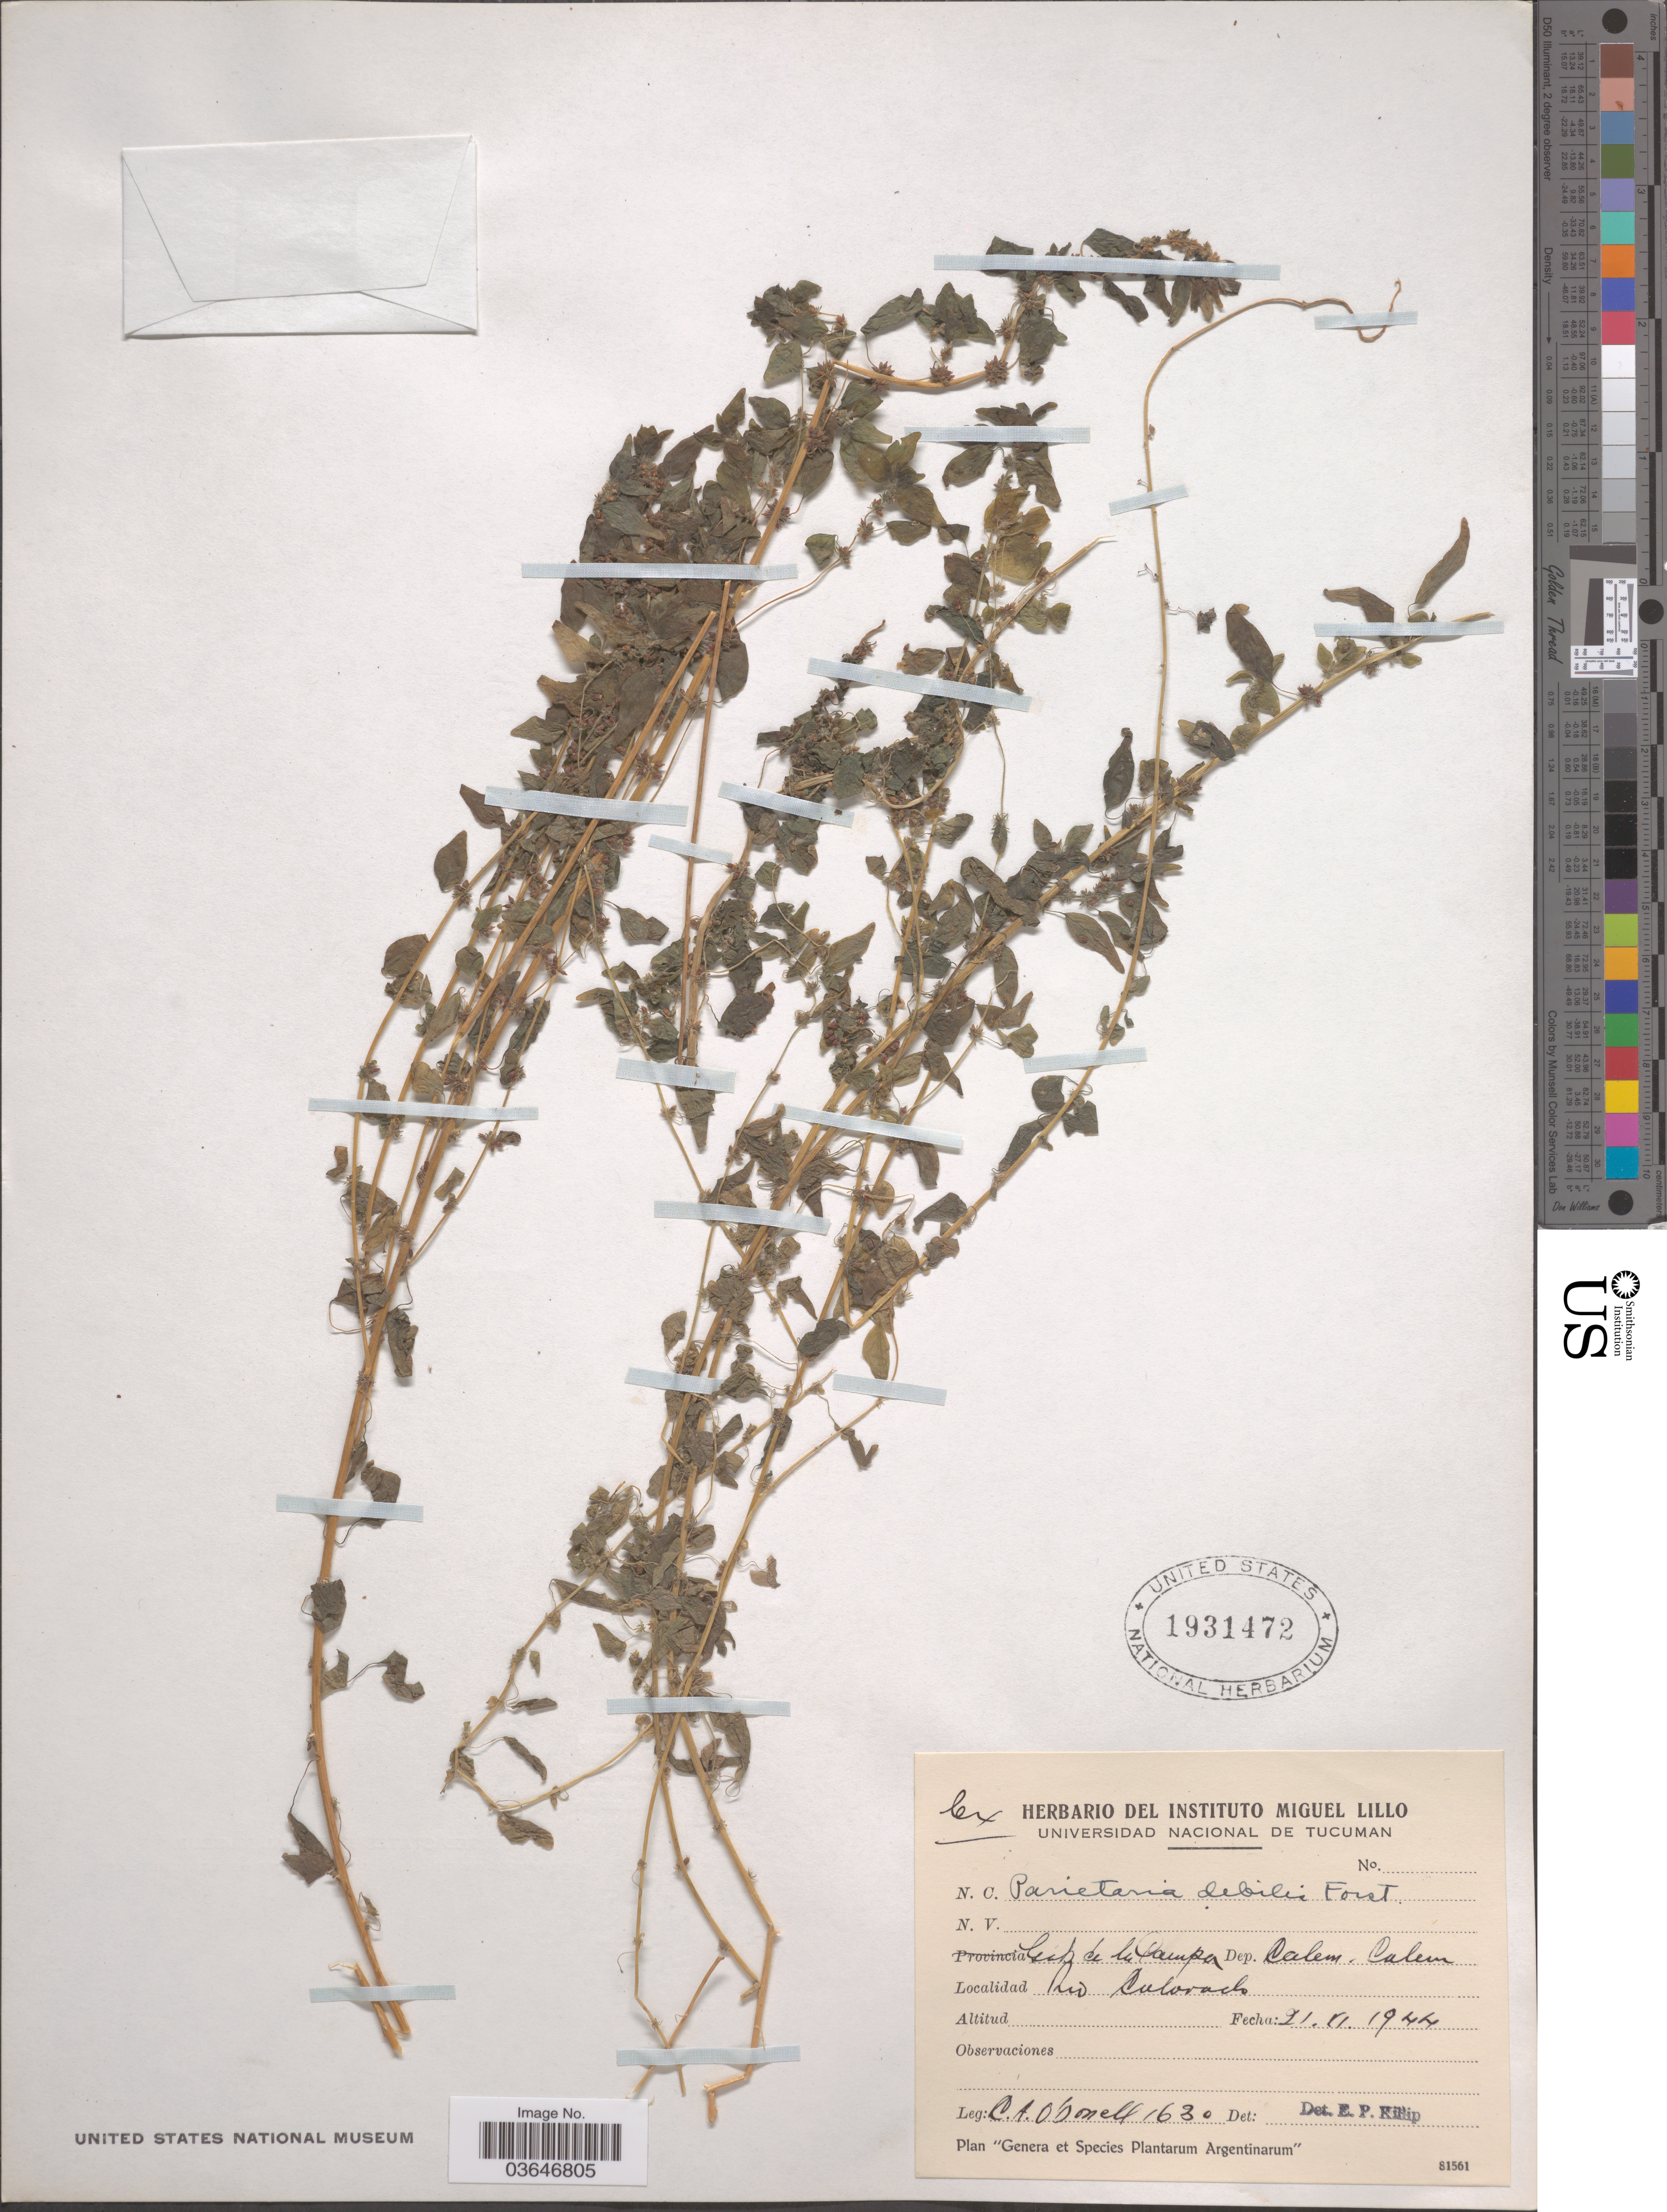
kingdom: Plantae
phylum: Tracheophyta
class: Magnoliopsida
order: Rosales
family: Urticaceae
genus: Parietaria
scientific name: Parietaria debilis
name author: G. Forst.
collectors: C. A. O'Donell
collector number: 1630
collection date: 1944-11-21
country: Argentina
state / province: La Pampa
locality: Gob de la Pampa. Dep. Calem-Calem. Rio Colorado.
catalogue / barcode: US 1931472